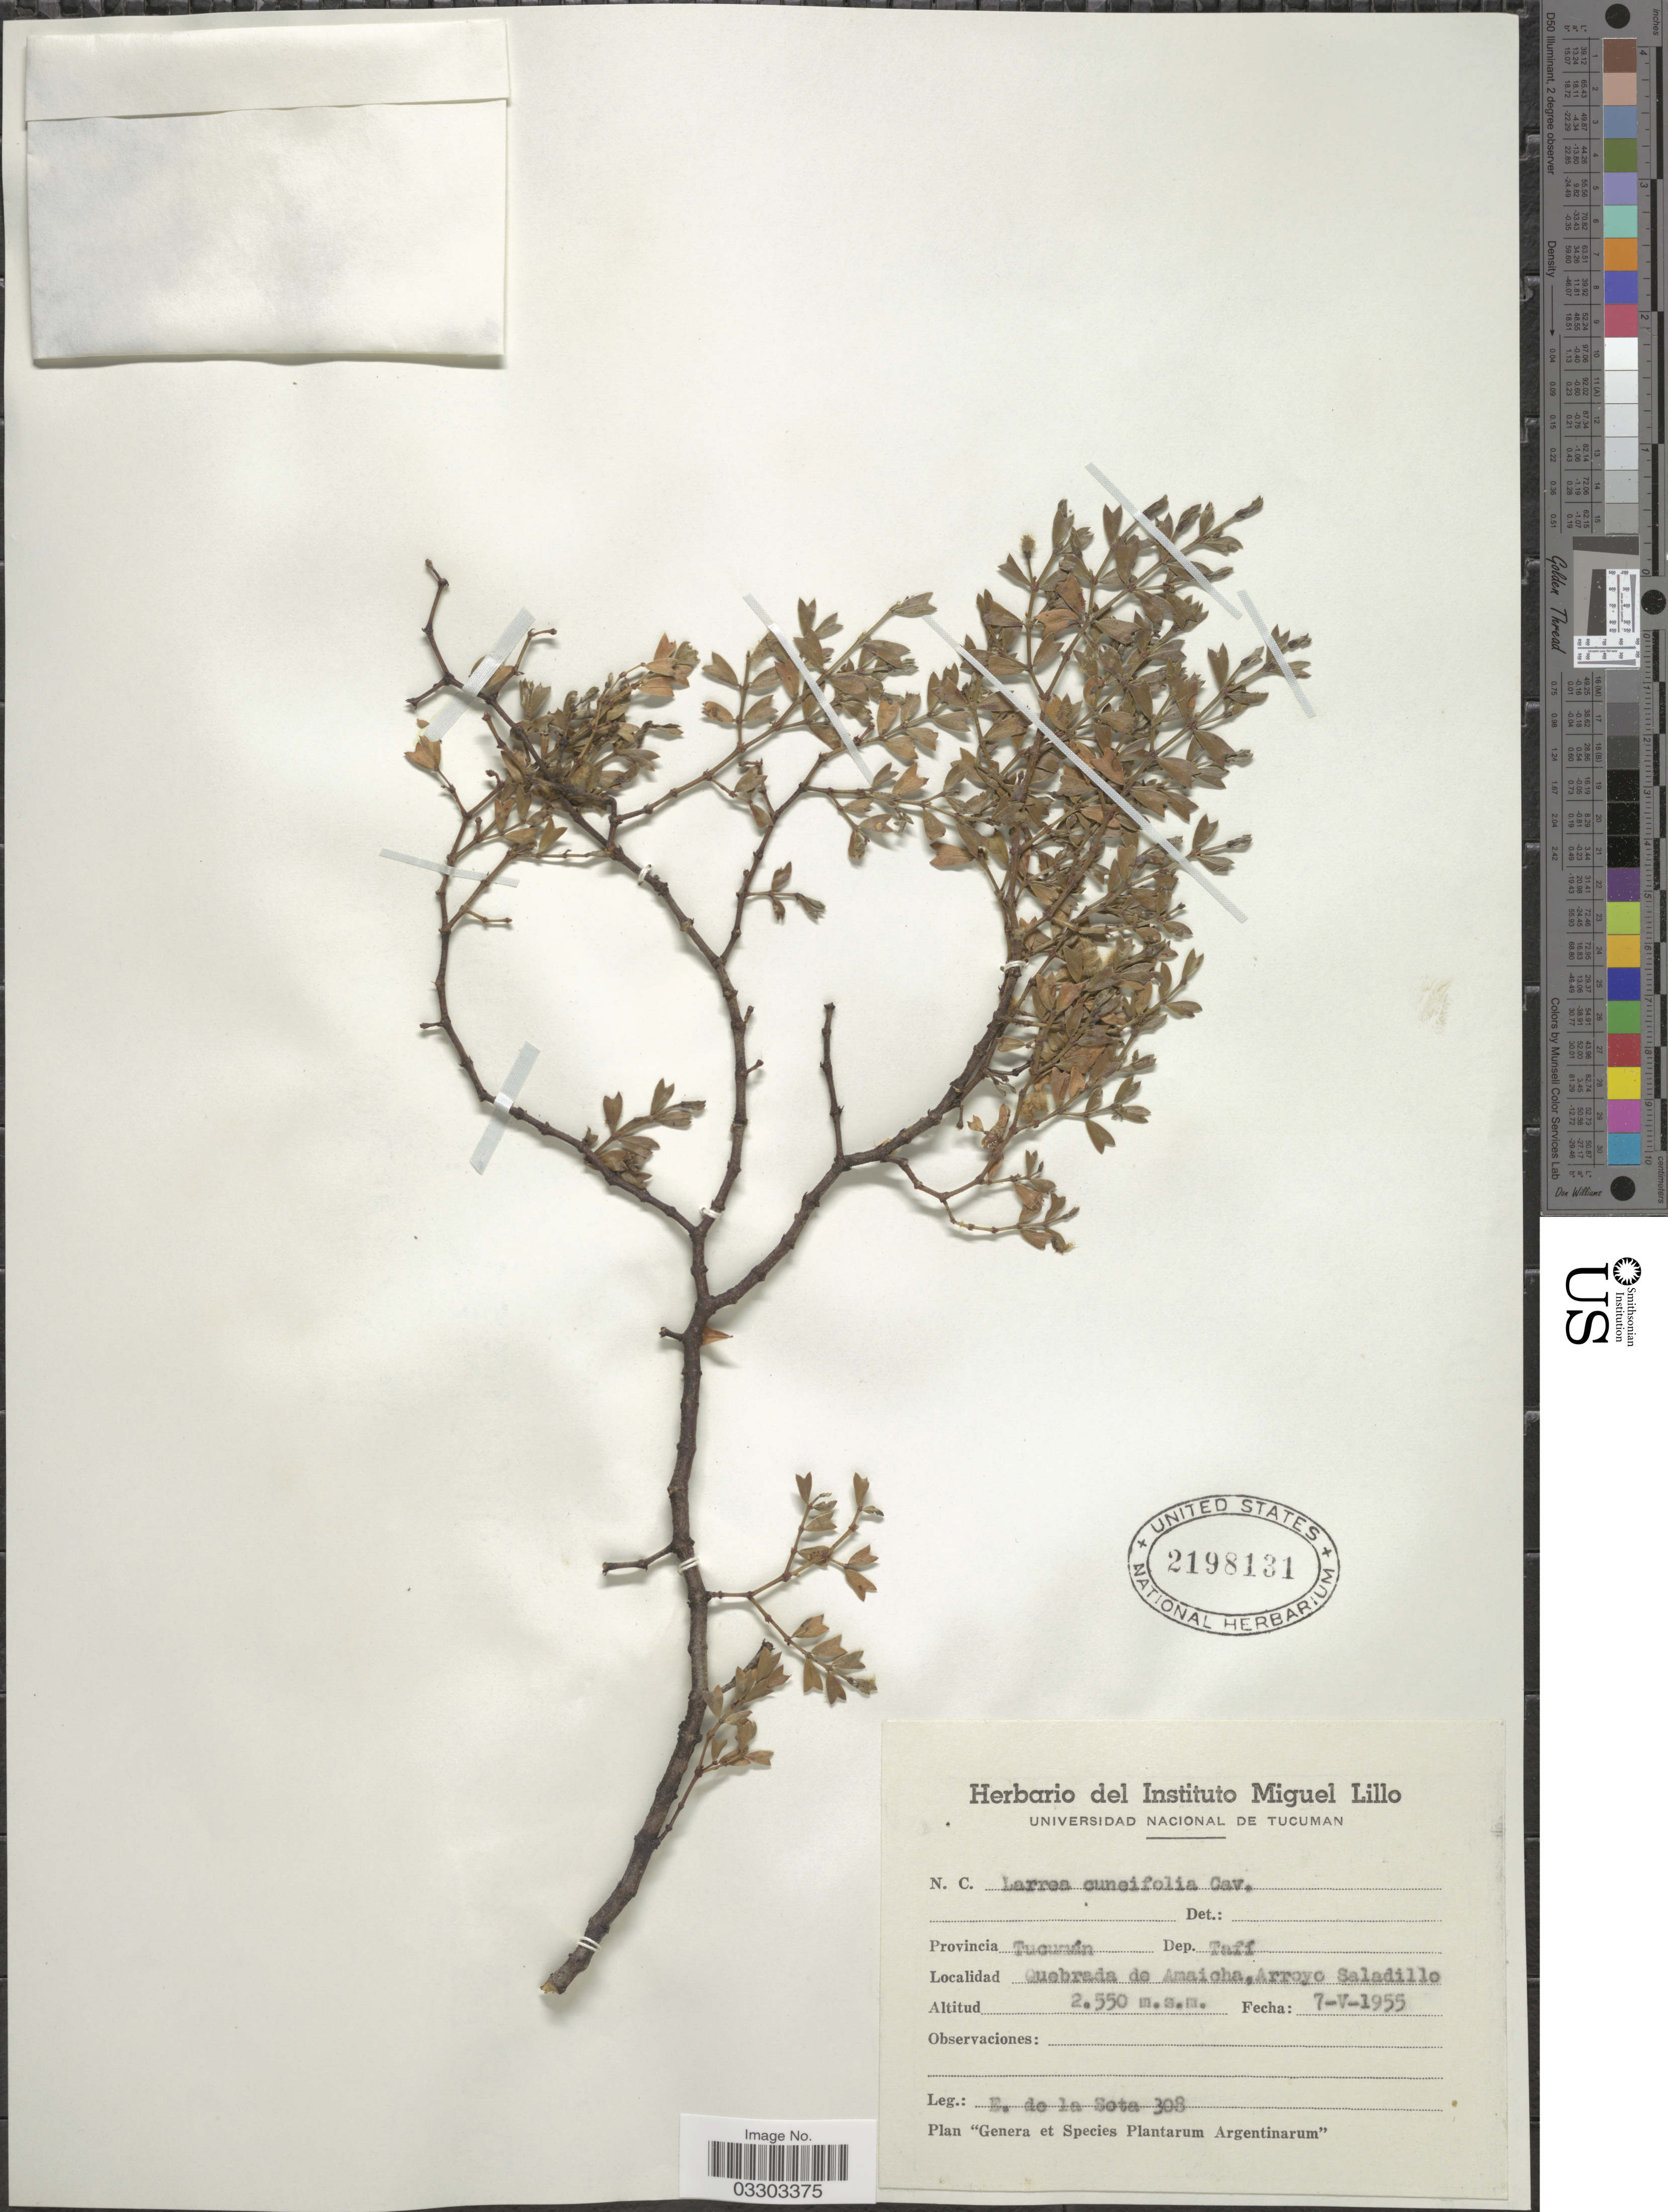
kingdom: Plantae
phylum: Tracheophyta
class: Magnoliopsida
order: Zygophyllales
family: Zygophyllaceae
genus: Larrea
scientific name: Larrea cuneifolia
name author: Cav.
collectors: E. R. de la Sota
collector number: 308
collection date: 1955-05-07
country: Argentina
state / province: Tucuman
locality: Dep. Tafí. Quebrada de Amaicha, Arroyo Saladillo.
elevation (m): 2550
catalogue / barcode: US 2198131